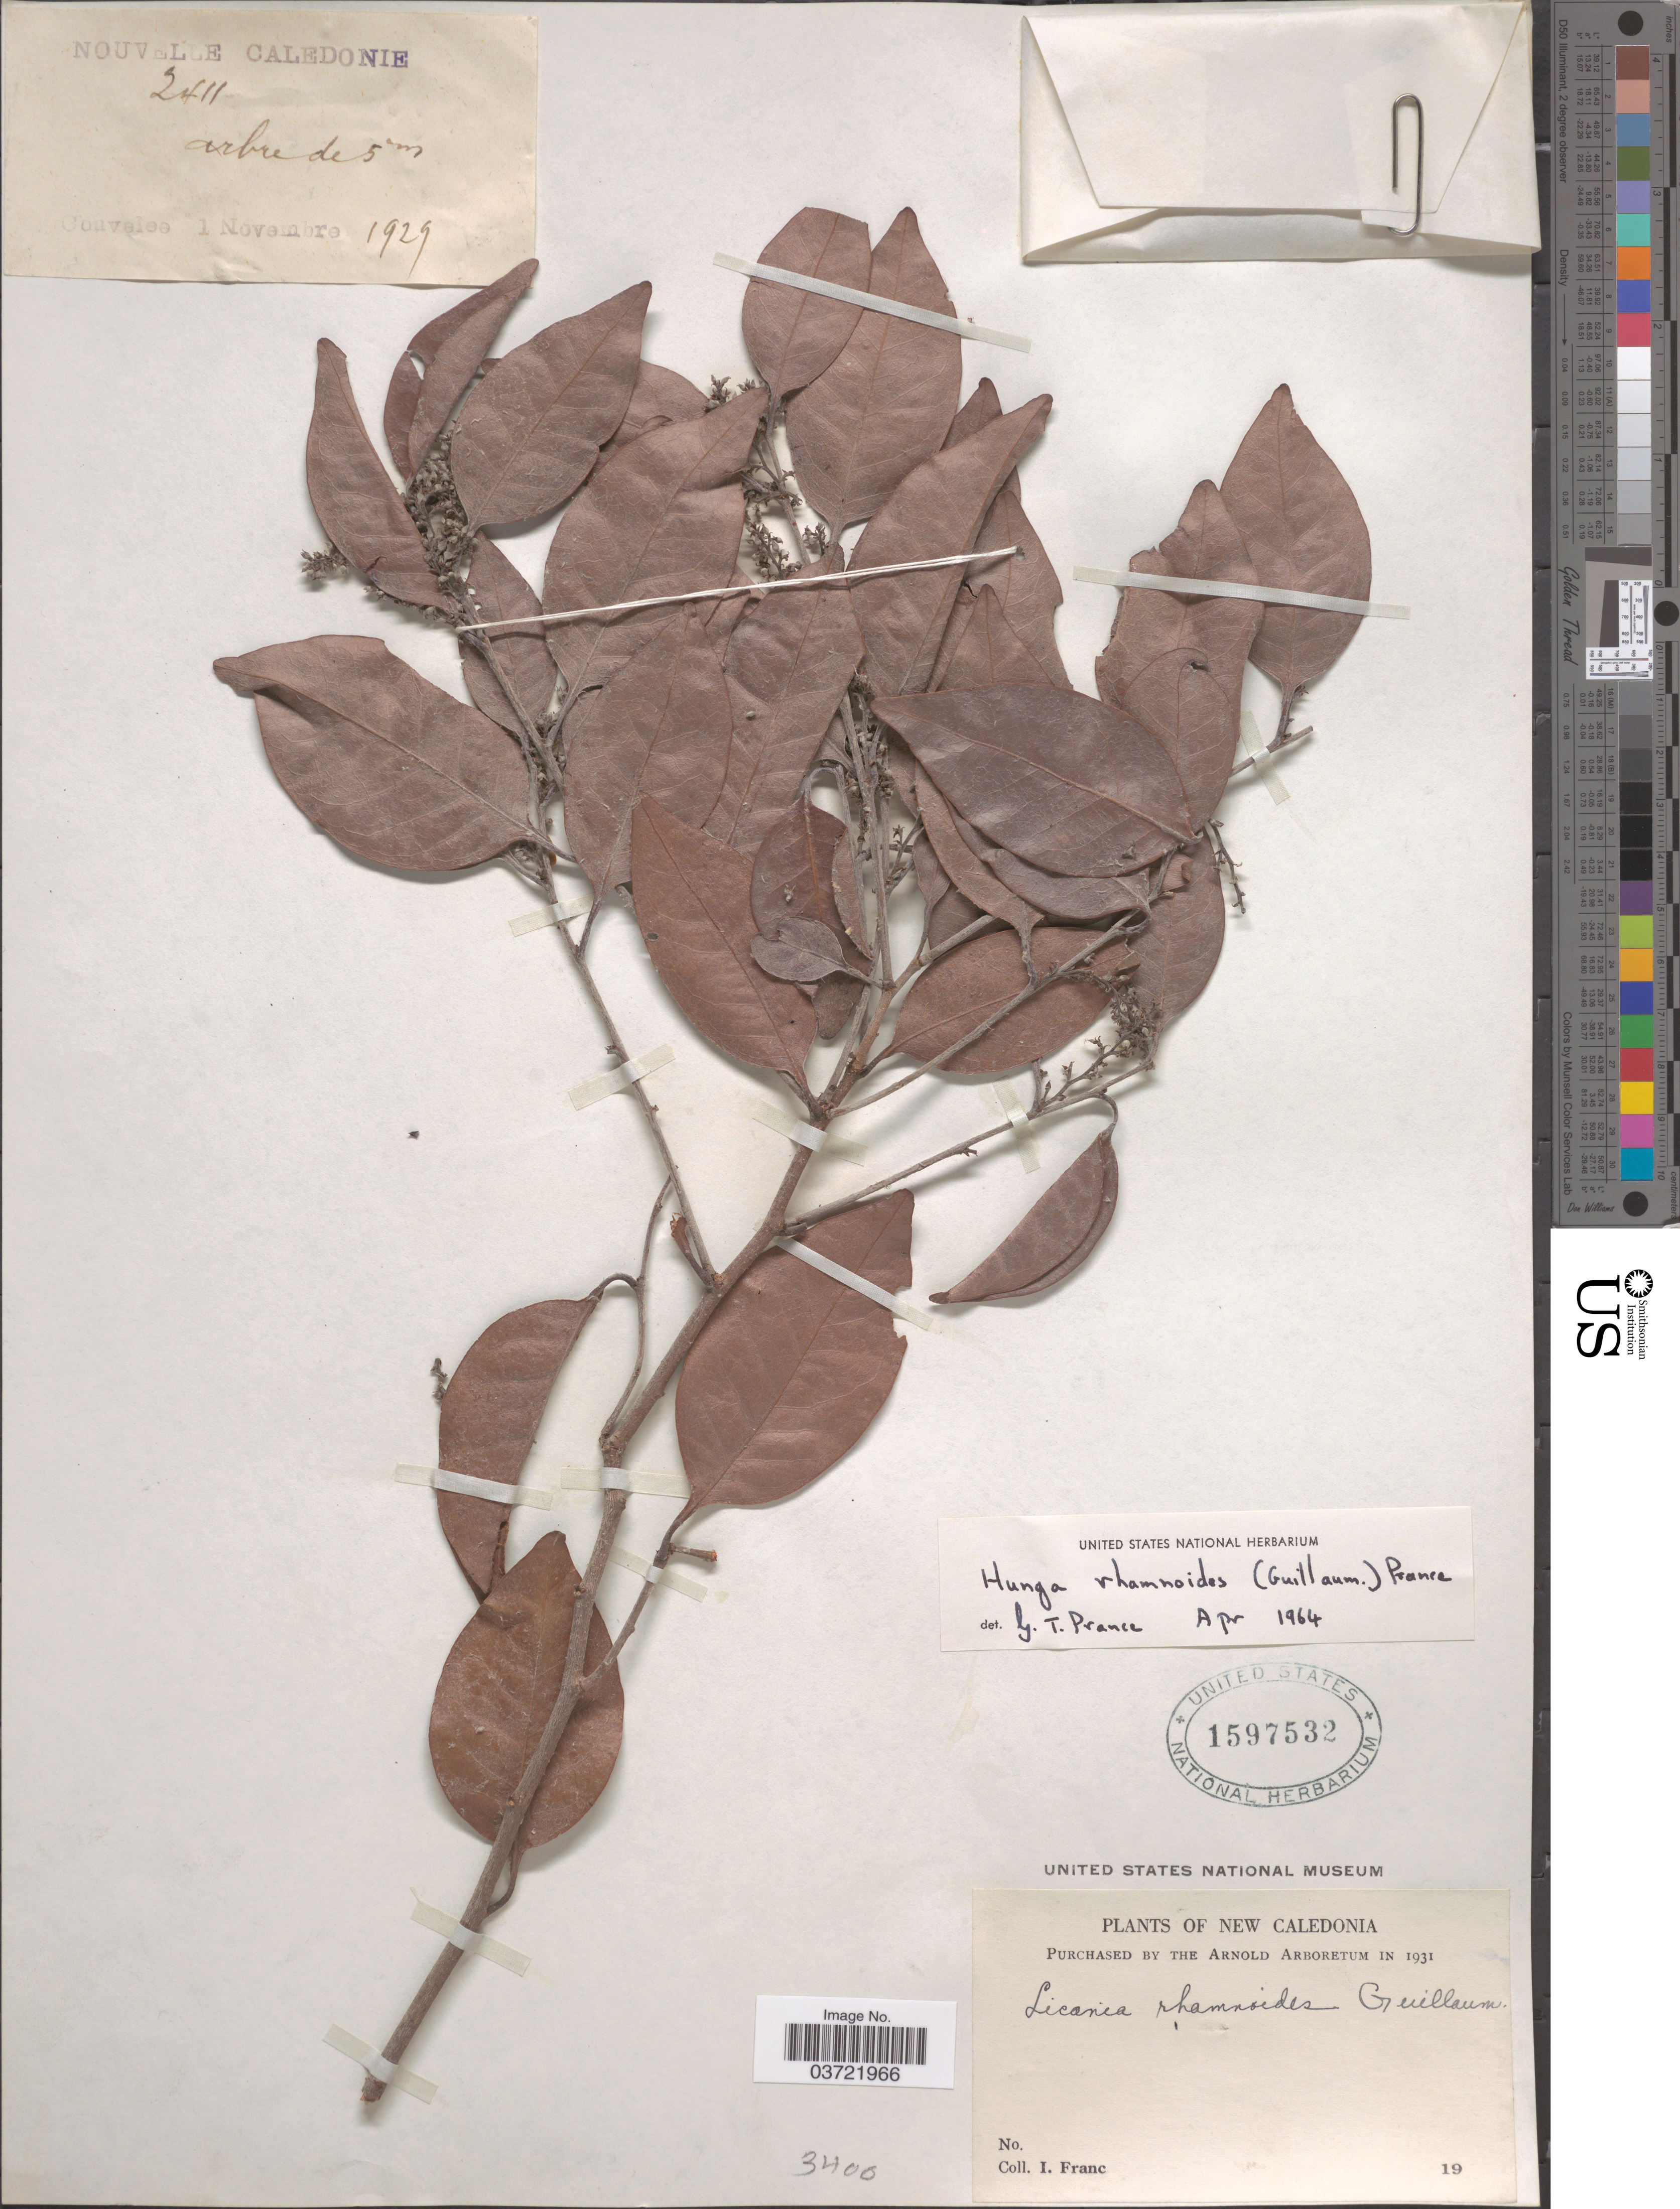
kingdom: Plantae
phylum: Tracheophyta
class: Magnoliopsida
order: Malpighiales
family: Chrysobalanaceae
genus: Hunga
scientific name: Hunga rhamnoides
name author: (Guillaumin) Prance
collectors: I. Franc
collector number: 2411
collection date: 1929-11-01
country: New Caledonia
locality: Nouvelle Caledonie. Couvelee.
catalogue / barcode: US 1597532